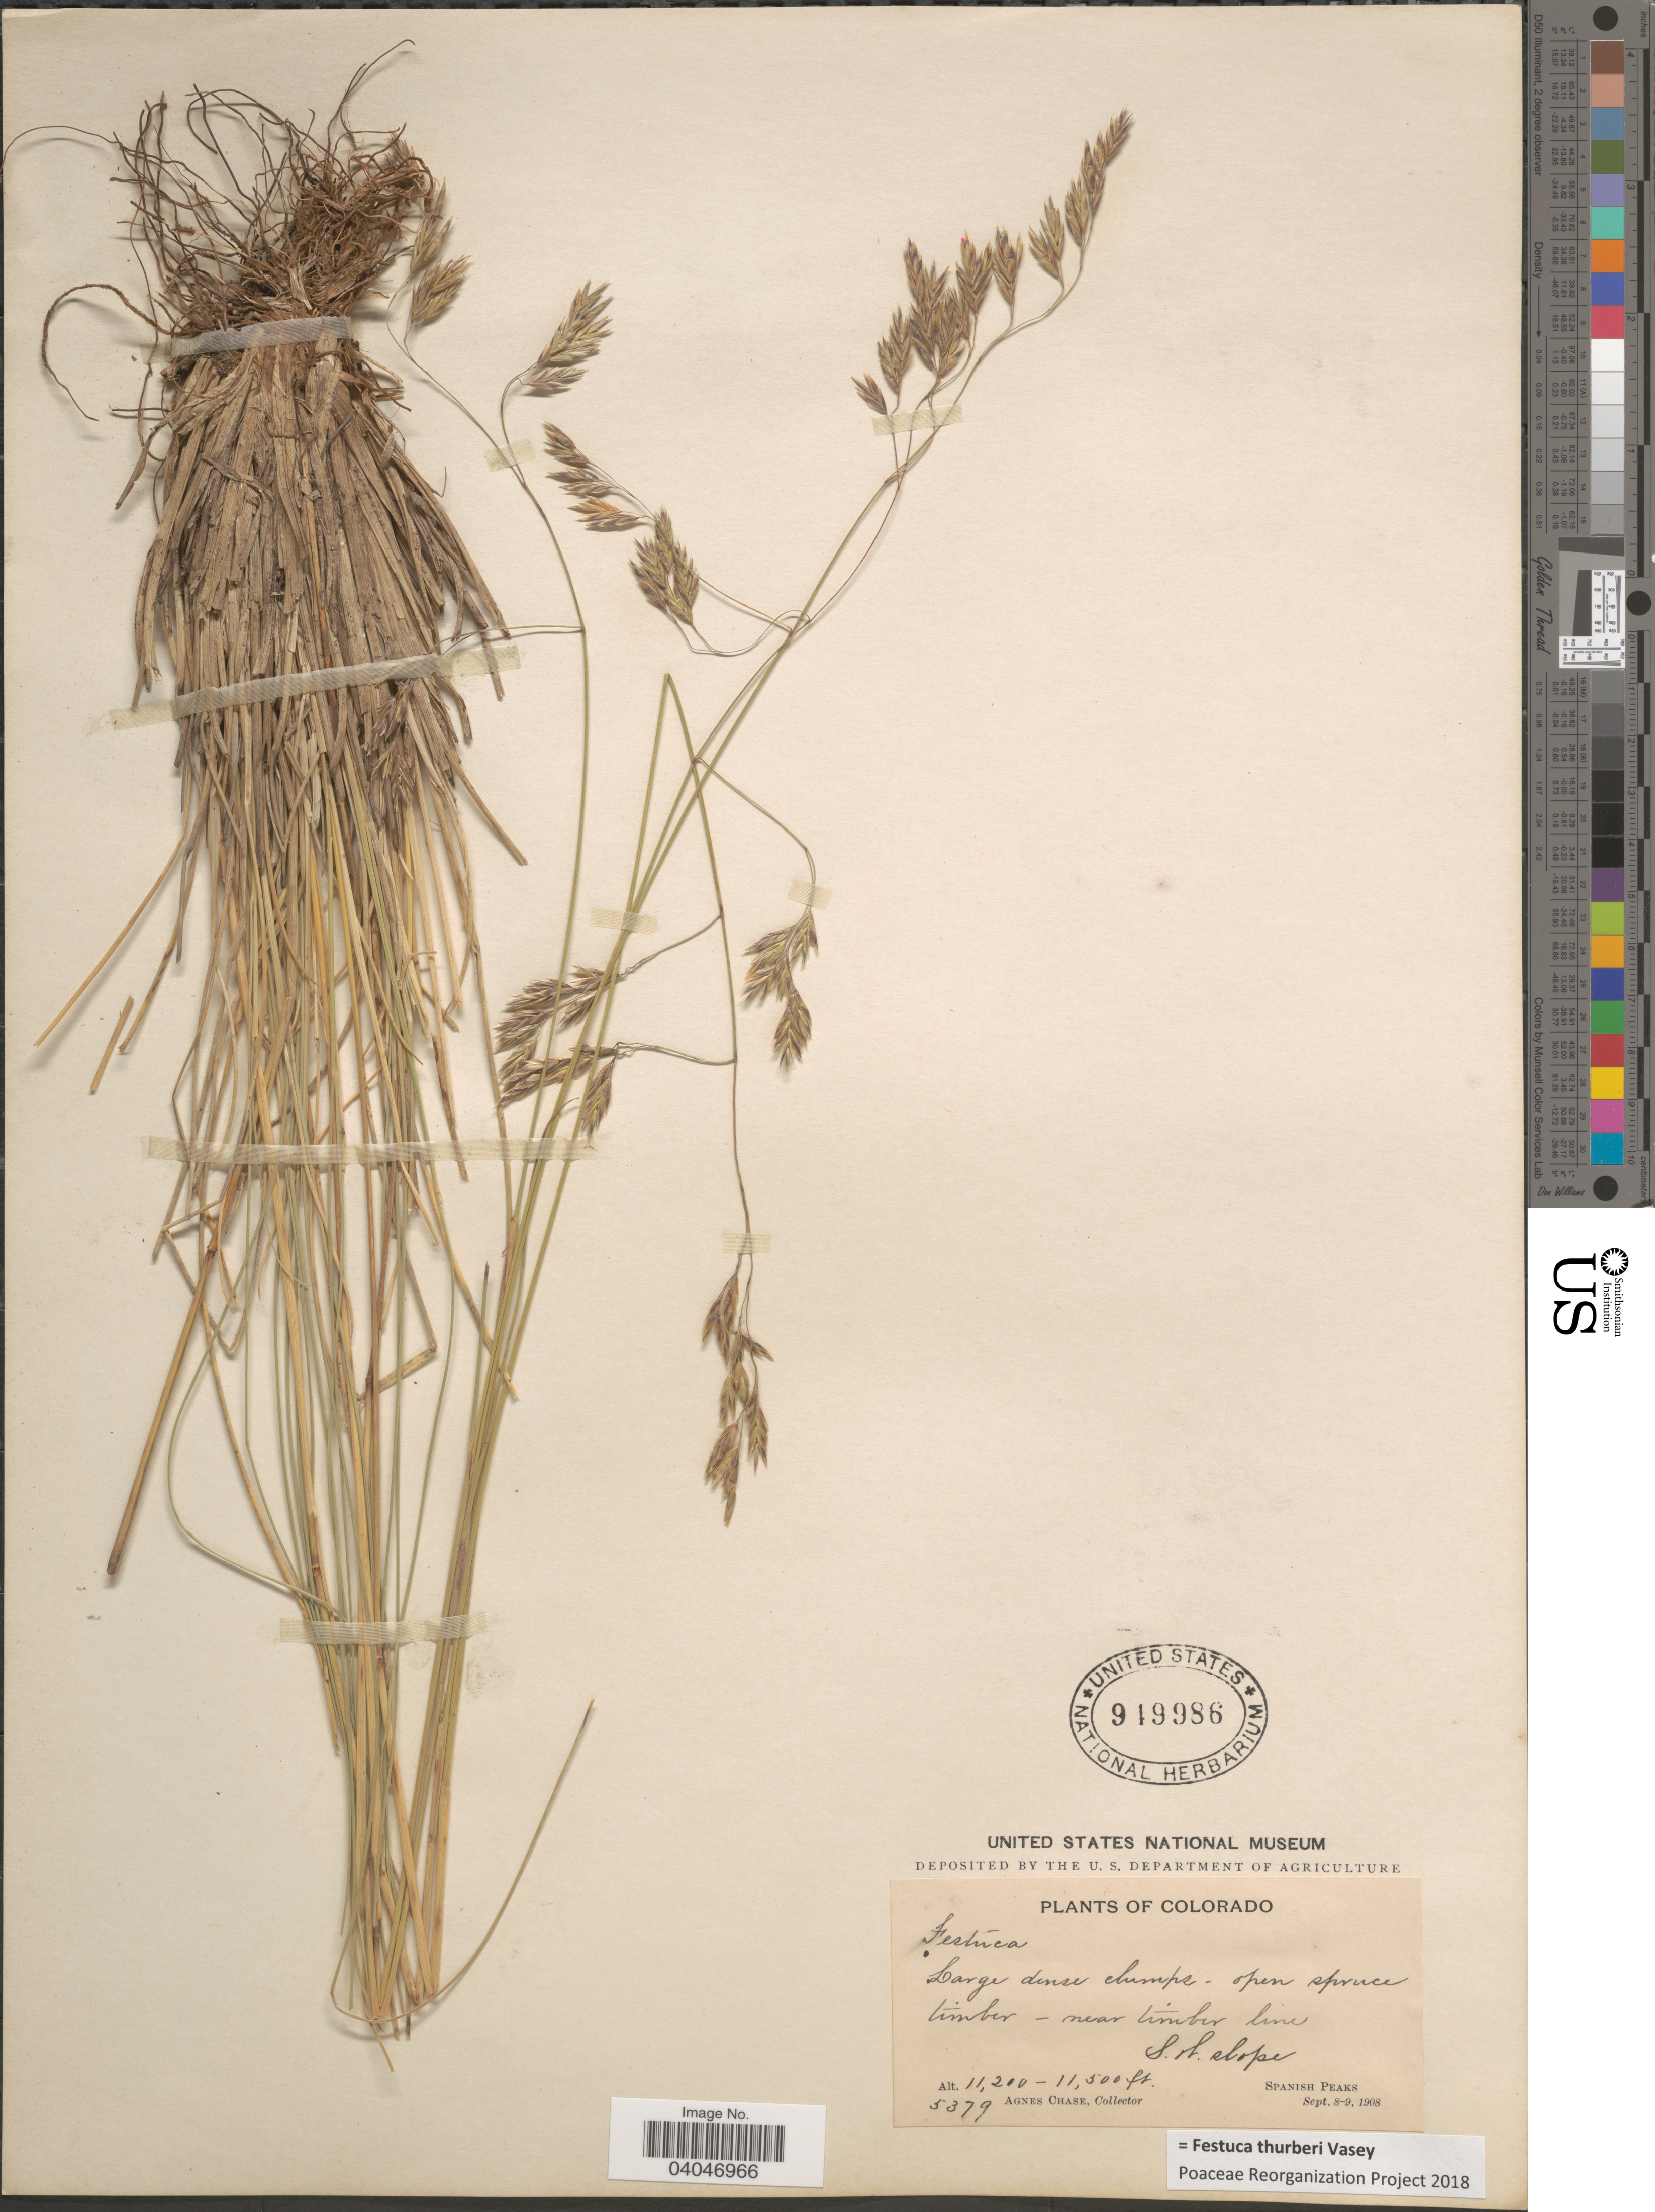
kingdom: Plantae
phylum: Tracheophyta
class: Liliopsida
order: Poales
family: Poaceae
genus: Festuca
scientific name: Festuca thurberi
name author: Vasey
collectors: A. Chase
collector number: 5379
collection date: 1908-09-08/1908-09-09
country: United States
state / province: Colorado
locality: S.W. slope. Spanish Peaks.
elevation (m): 3414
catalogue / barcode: US 949986